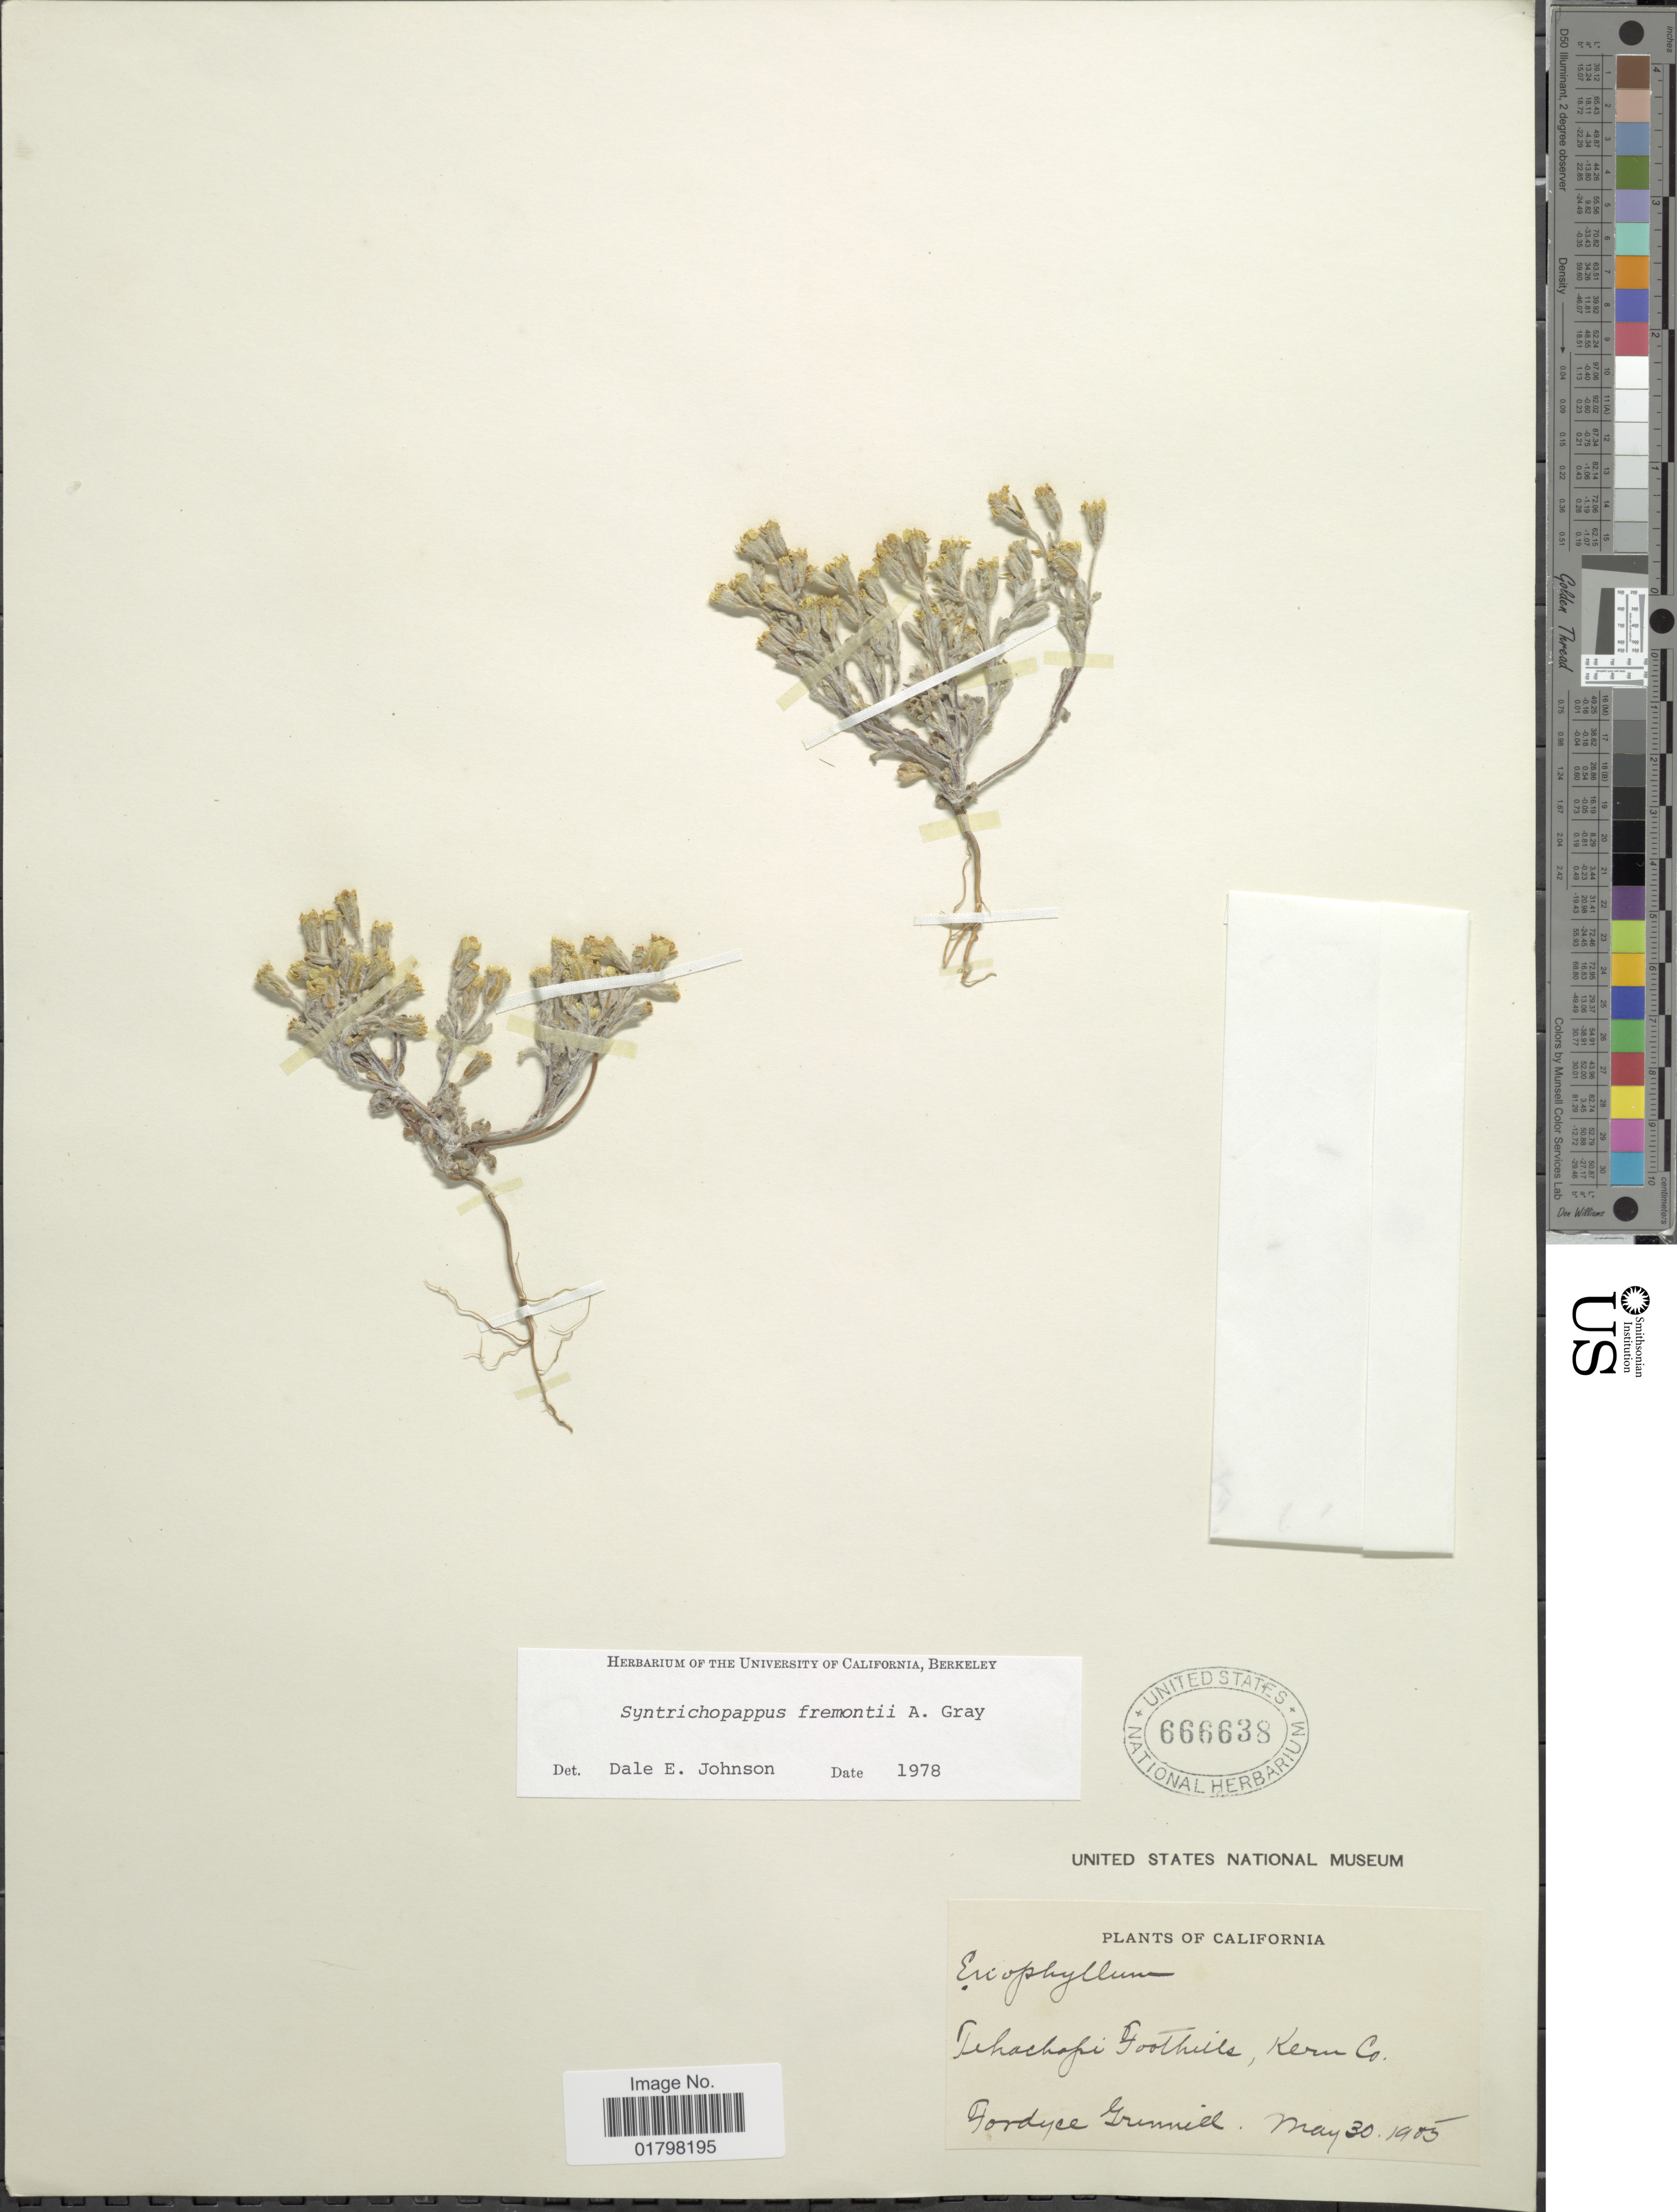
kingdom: Plantae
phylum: Tracheophyta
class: Magnoliopsida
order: Asterales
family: Asteraceae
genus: Syntrichopappus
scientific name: Syntrichopappus fremontii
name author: A. Gray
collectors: F. Grinnell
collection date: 1905-05-30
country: United States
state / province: California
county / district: Kern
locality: Tehachopi Foothills, Kern Co.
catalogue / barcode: US 666638